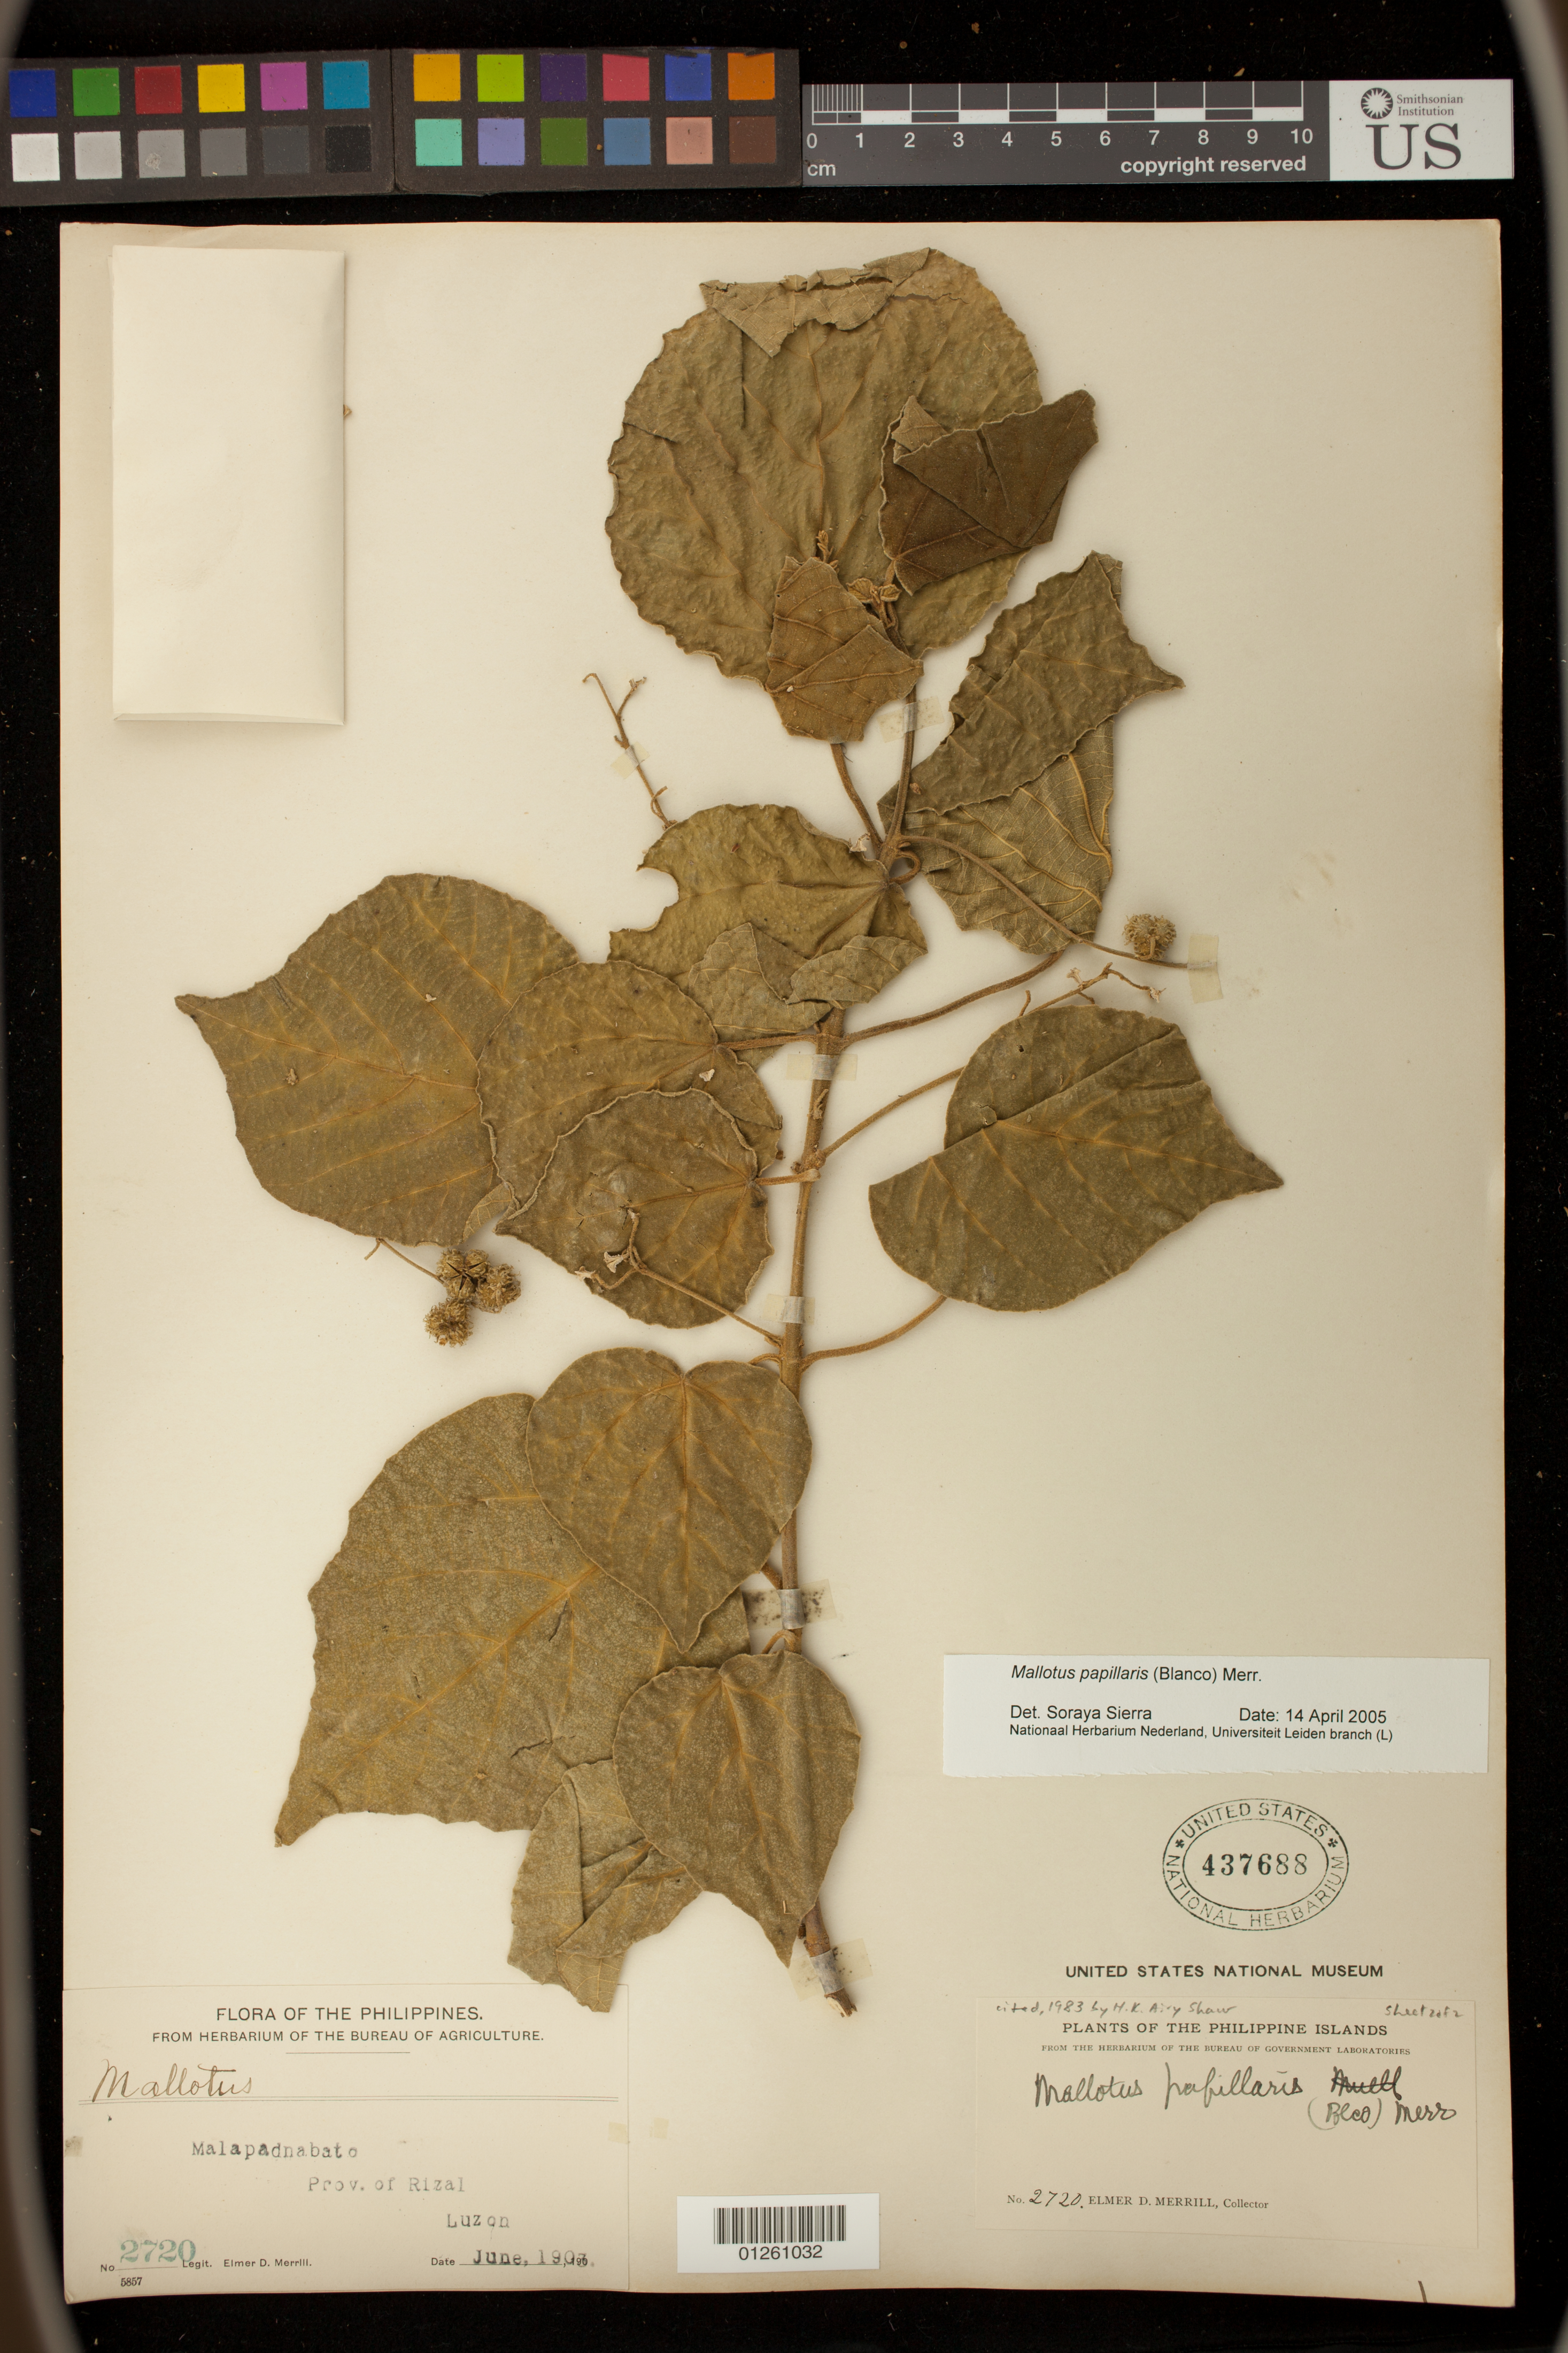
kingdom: Plantae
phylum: Tracheophyta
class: Magnoliopsida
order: Malpighiales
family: Euphorbiaceae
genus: Mallotus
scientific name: Mallotus papillaris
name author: (Blanco) Merr.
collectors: E. D. Merrill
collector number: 2720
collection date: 1903-06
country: Philippines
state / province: Calabarzon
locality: Malapadnabato, Prov. of Rizal, Luzon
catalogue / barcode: US 437688